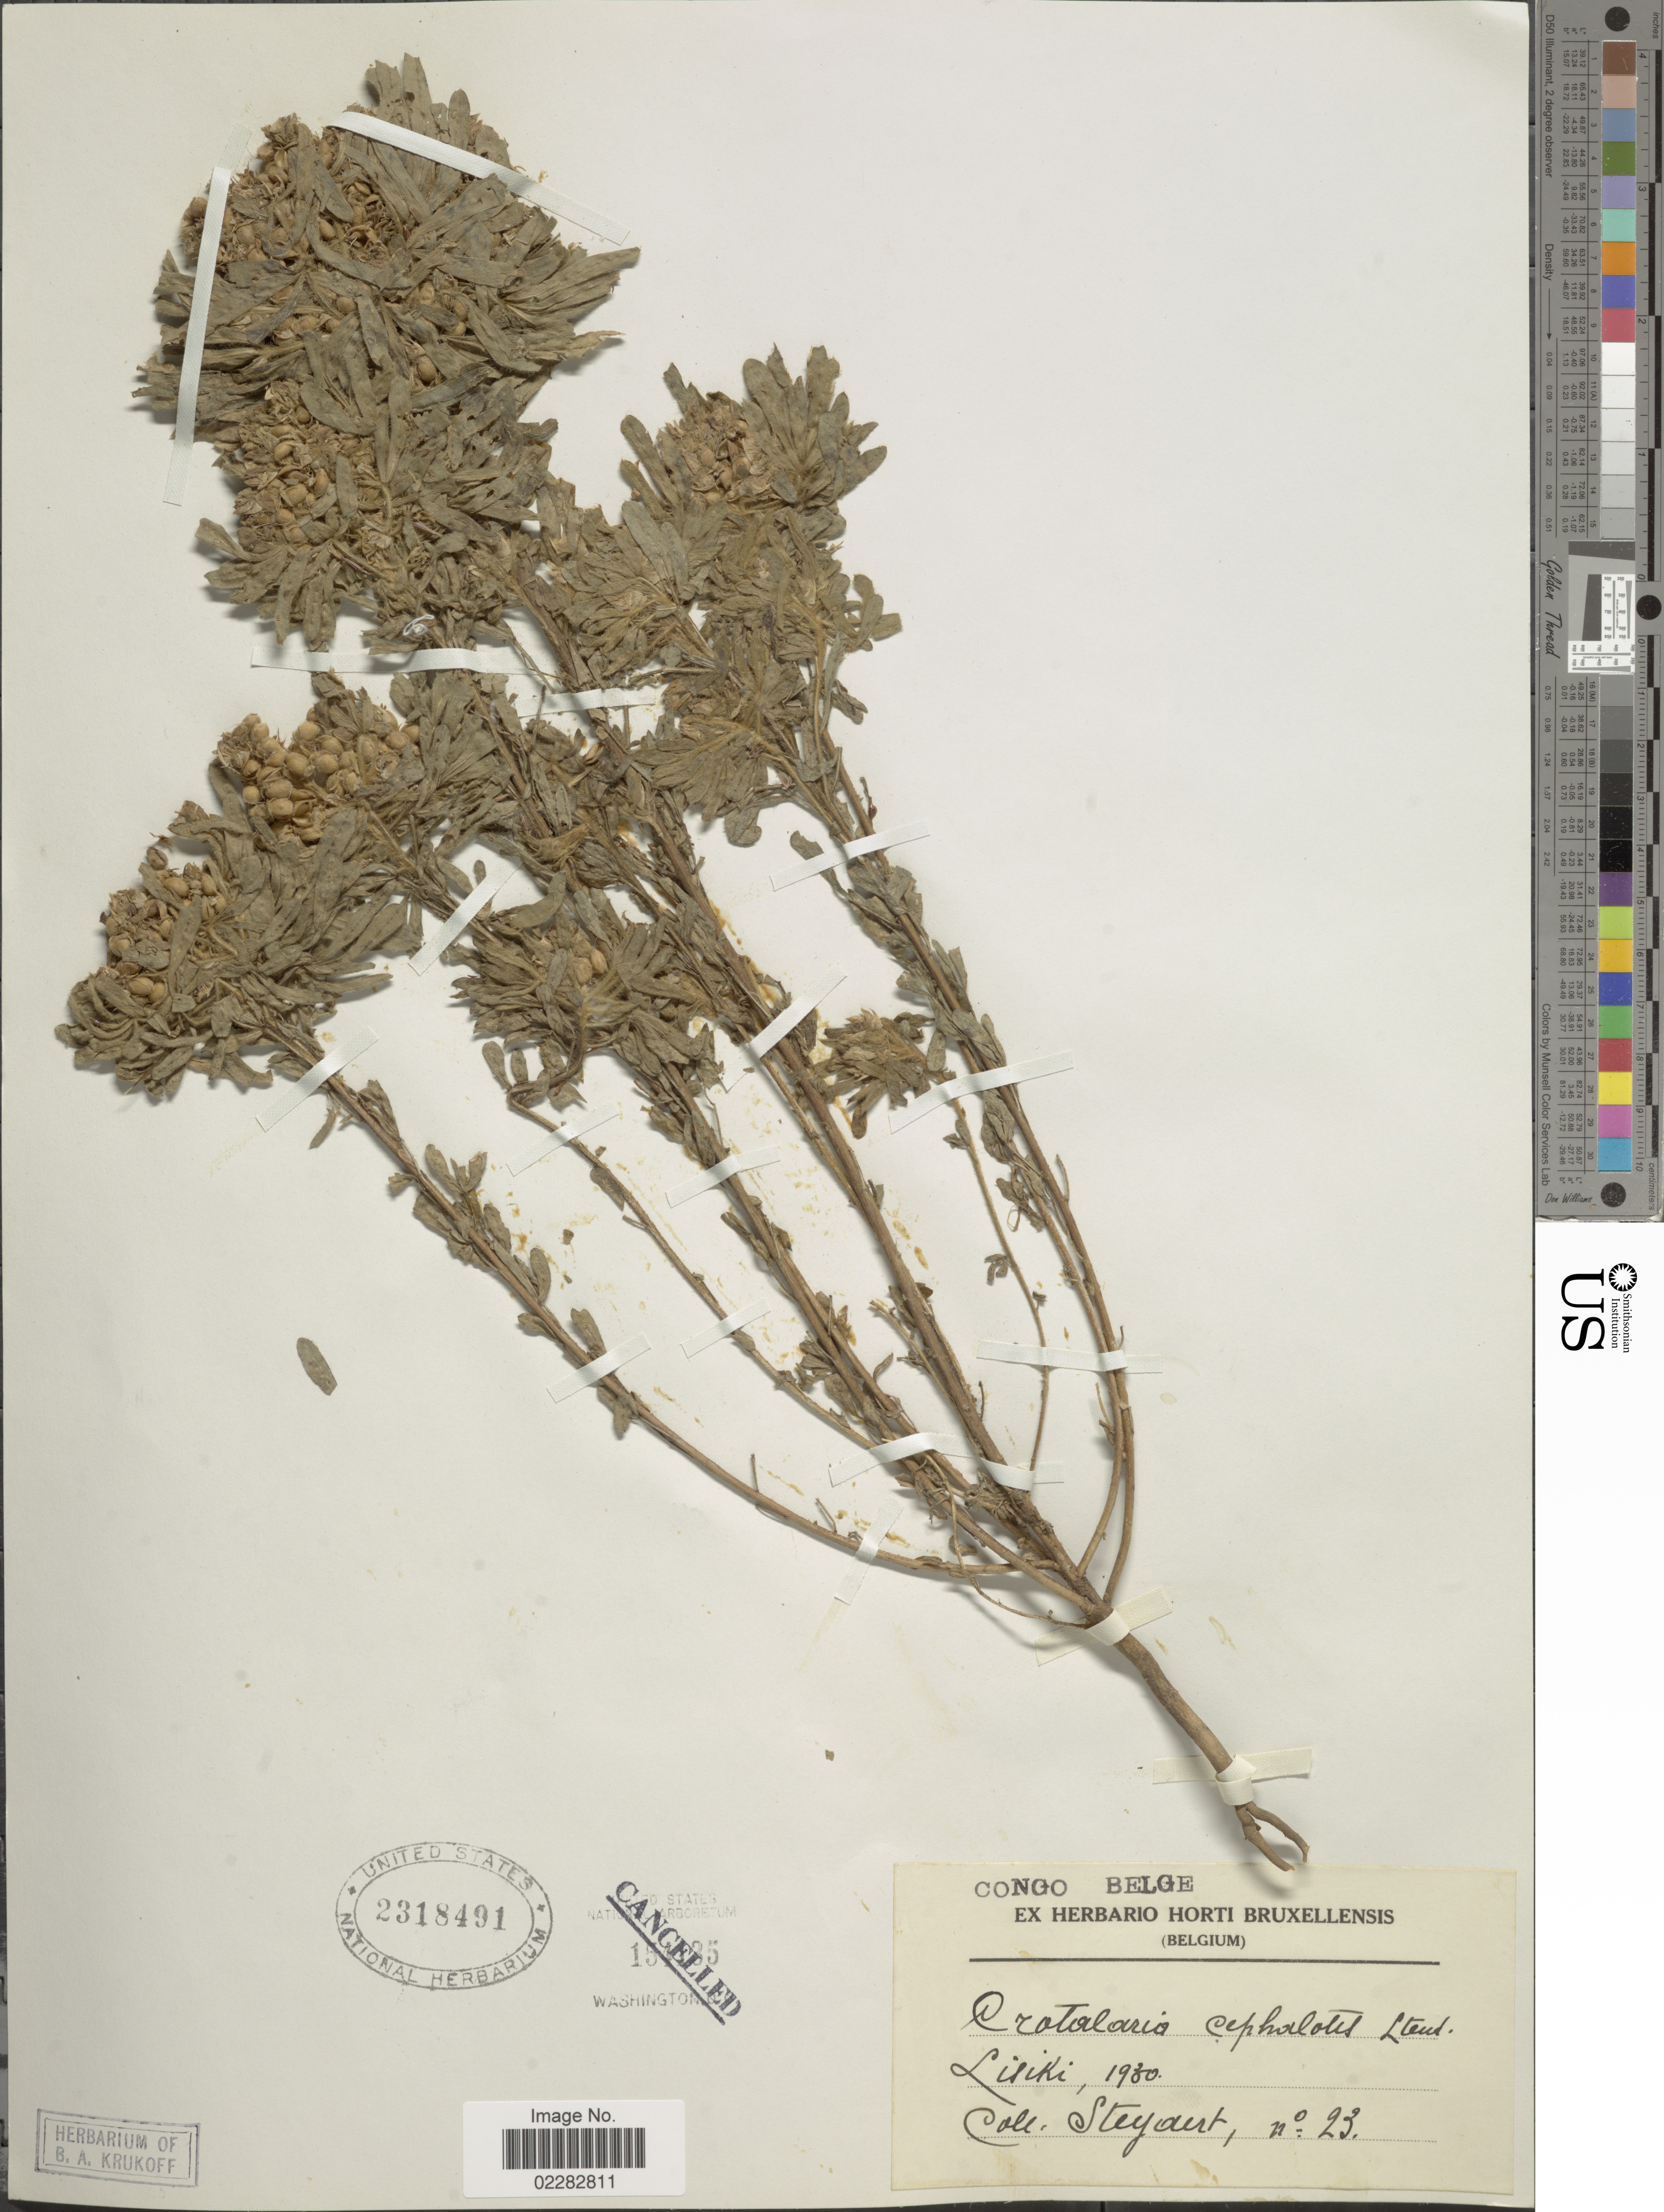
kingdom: Plantae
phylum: Tracheophyta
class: Magnoliopsida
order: Fabales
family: Fabaceae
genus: Crotalaria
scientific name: Crotalaria cephalotes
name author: Steud. ex A. Rich.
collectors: -. Steyaert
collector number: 23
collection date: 1930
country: Congo, Democratic Republic of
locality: Lisiki.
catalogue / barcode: US 2318491